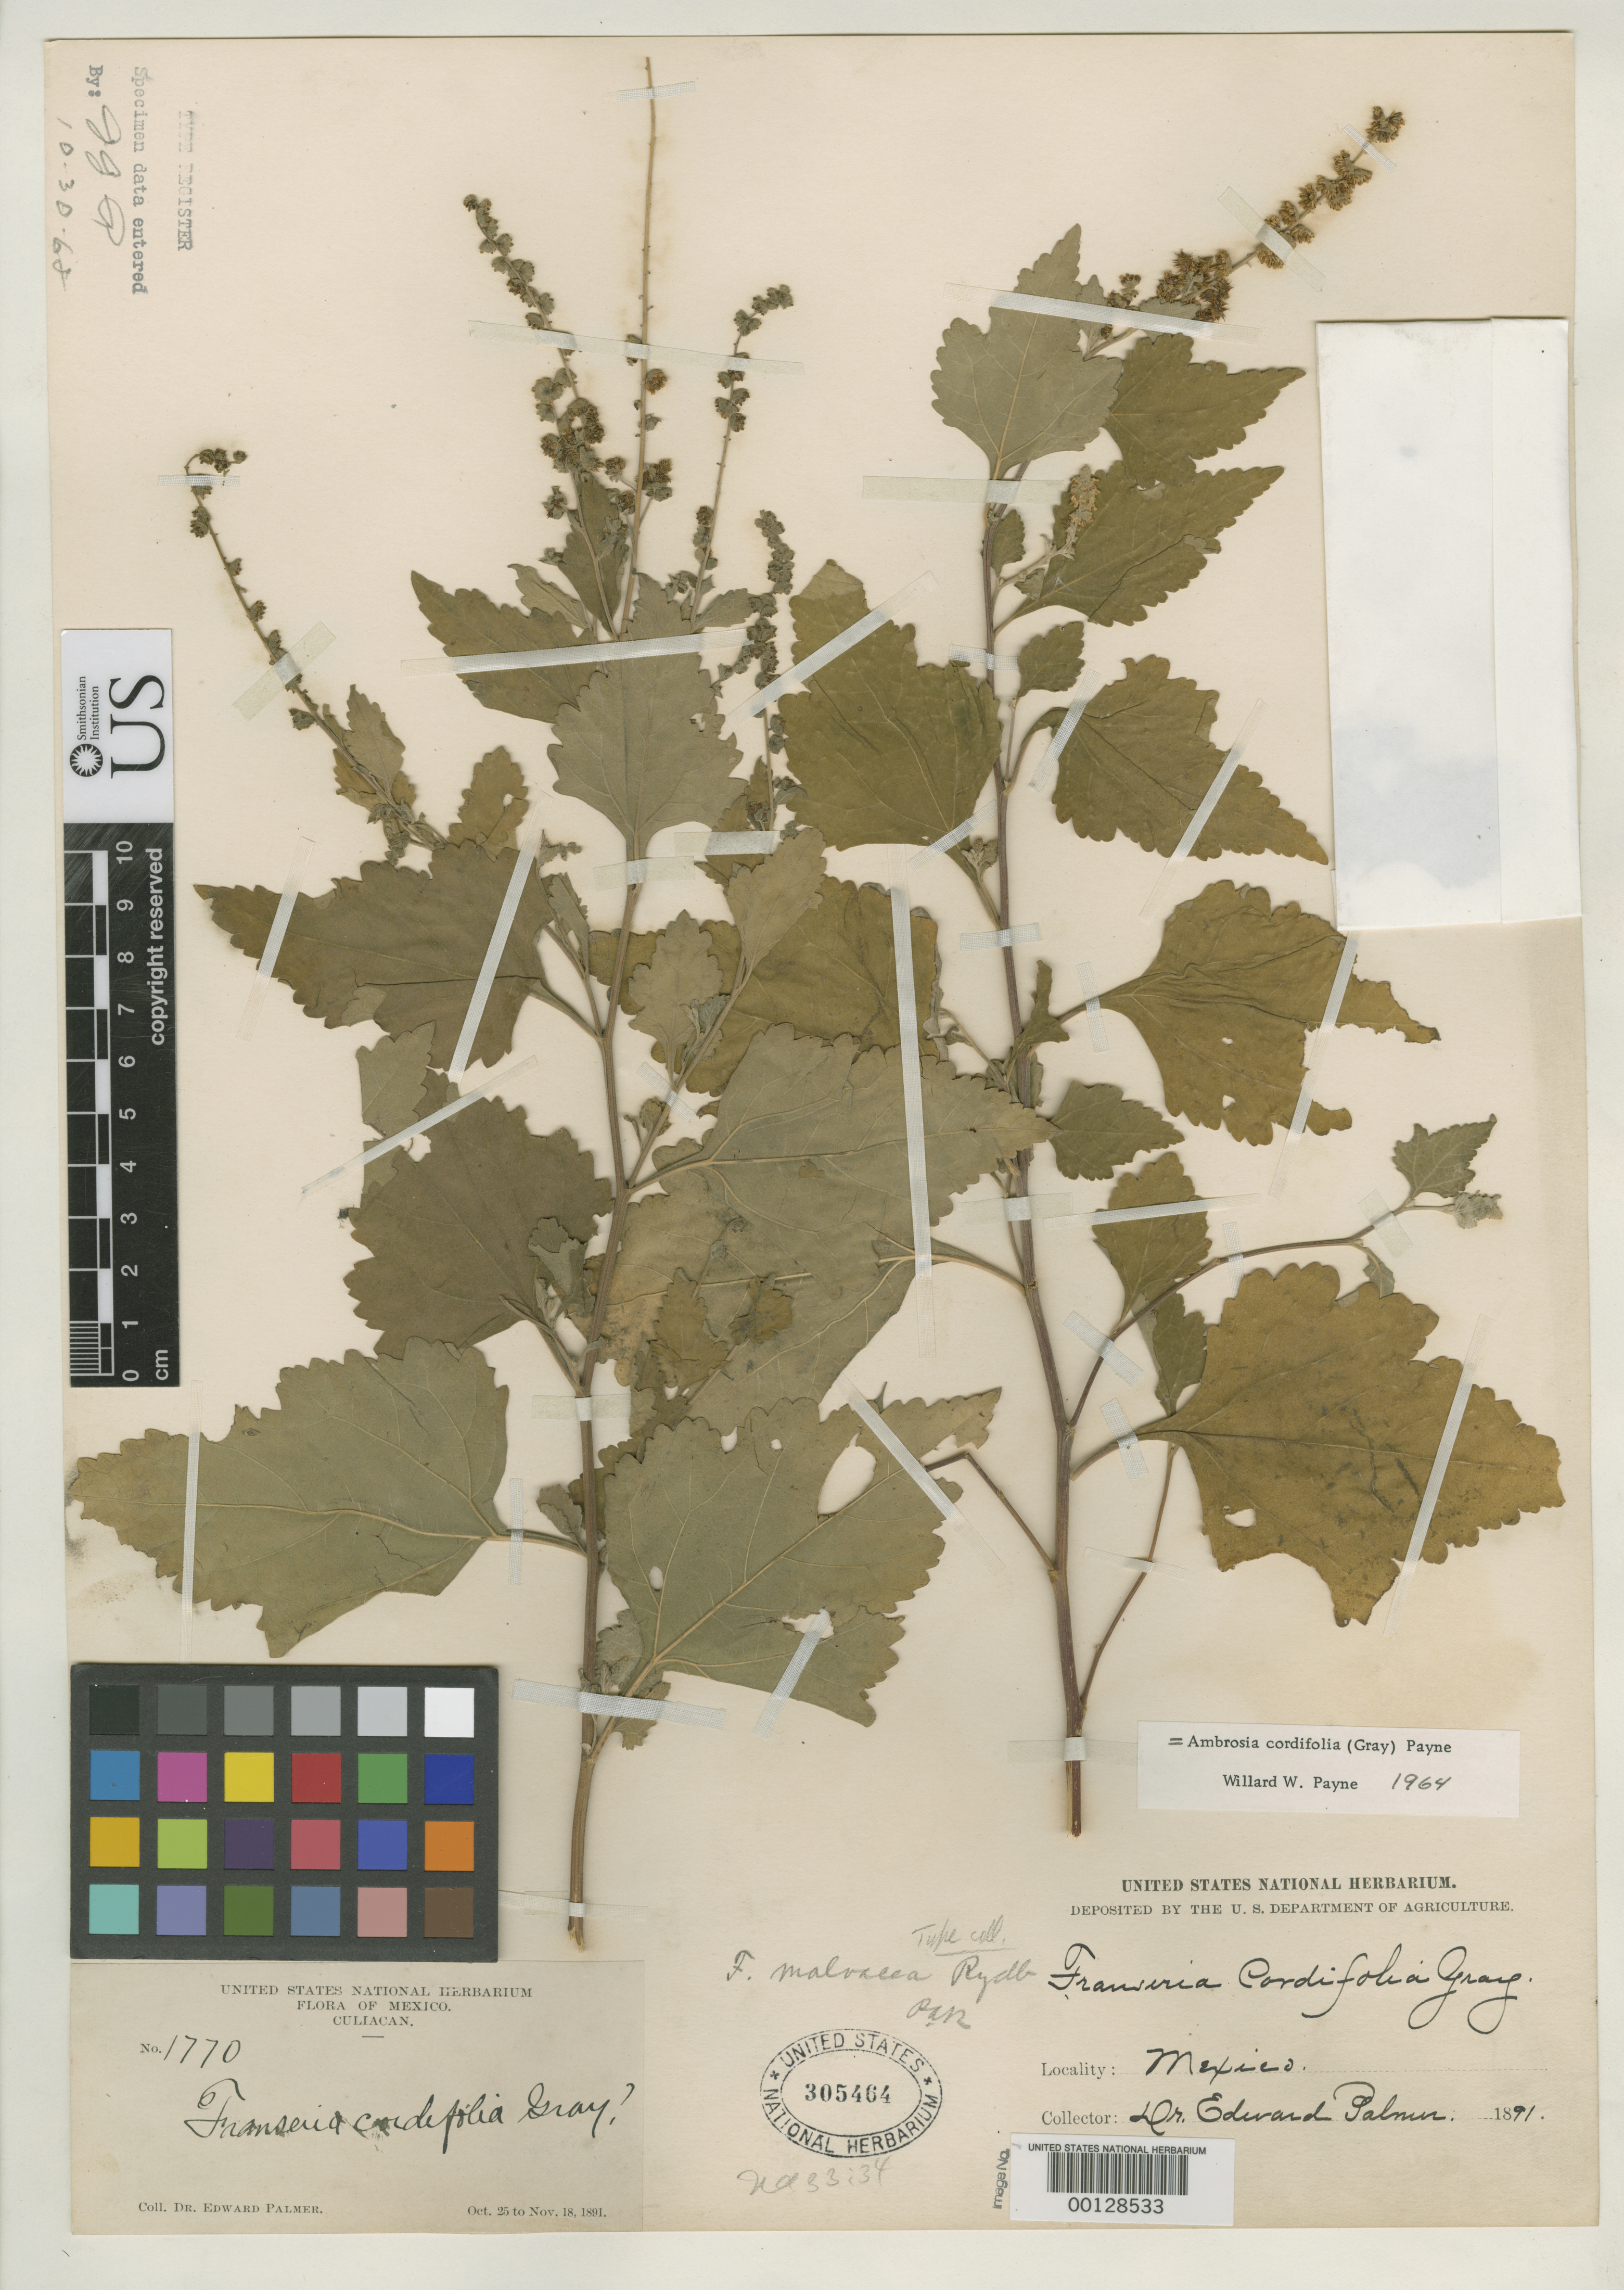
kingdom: Plantae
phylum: Tracheophyta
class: Magnoliopsida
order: Asterales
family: Asteraceae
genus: Franseria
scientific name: Franseria malvacea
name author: Rydb.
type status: Isotype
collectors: E. Palmer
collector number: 1770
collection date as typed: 25 Oct 1891 to 18 Nov 1891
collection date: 1891-10-25/1891-11-18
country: Mexico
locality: Culiacan.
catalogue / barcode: US 305464